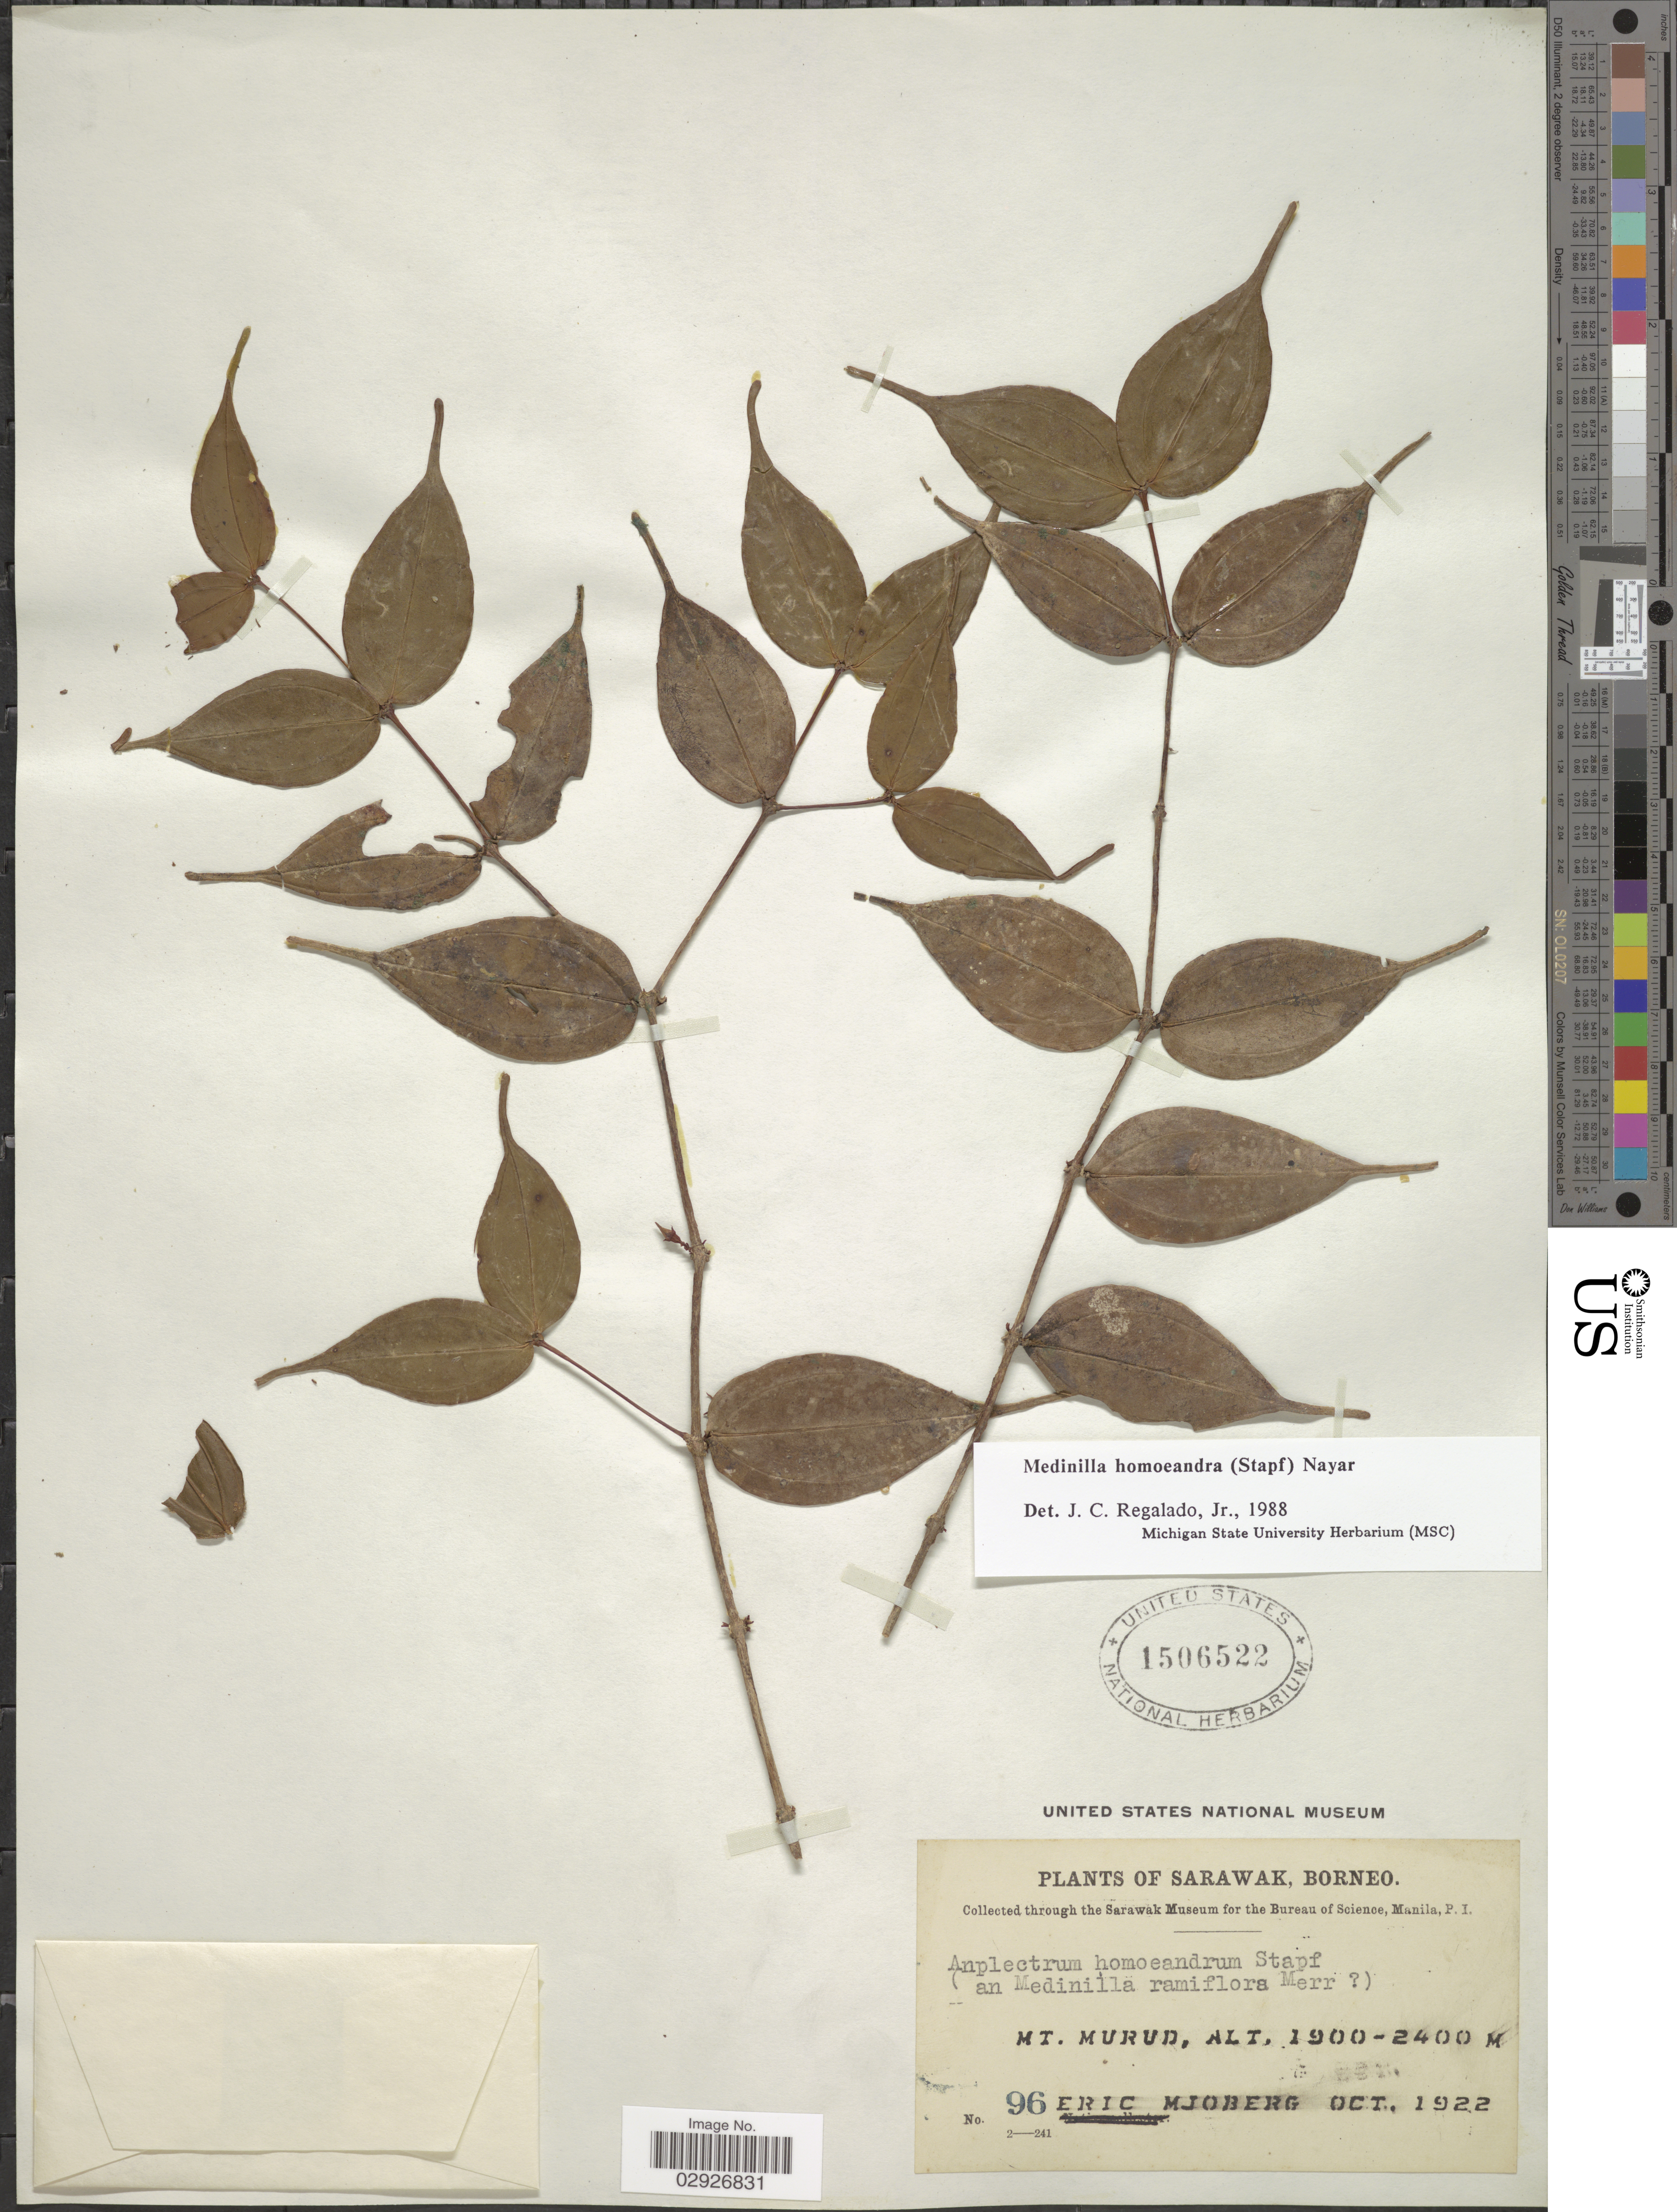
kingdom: Plantae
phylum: Tracheophyta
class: Magnoliopsida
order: Myrtales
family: Melastomataceae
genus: Medinilla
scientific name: Medinilla homoeandra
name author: Nayar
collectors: E. Mjoberg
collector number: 96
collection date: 1922-10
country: Malaysia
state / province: Sarawak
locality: Borneo. Mt. Murud.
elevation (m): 1900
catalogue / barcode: US 1506522